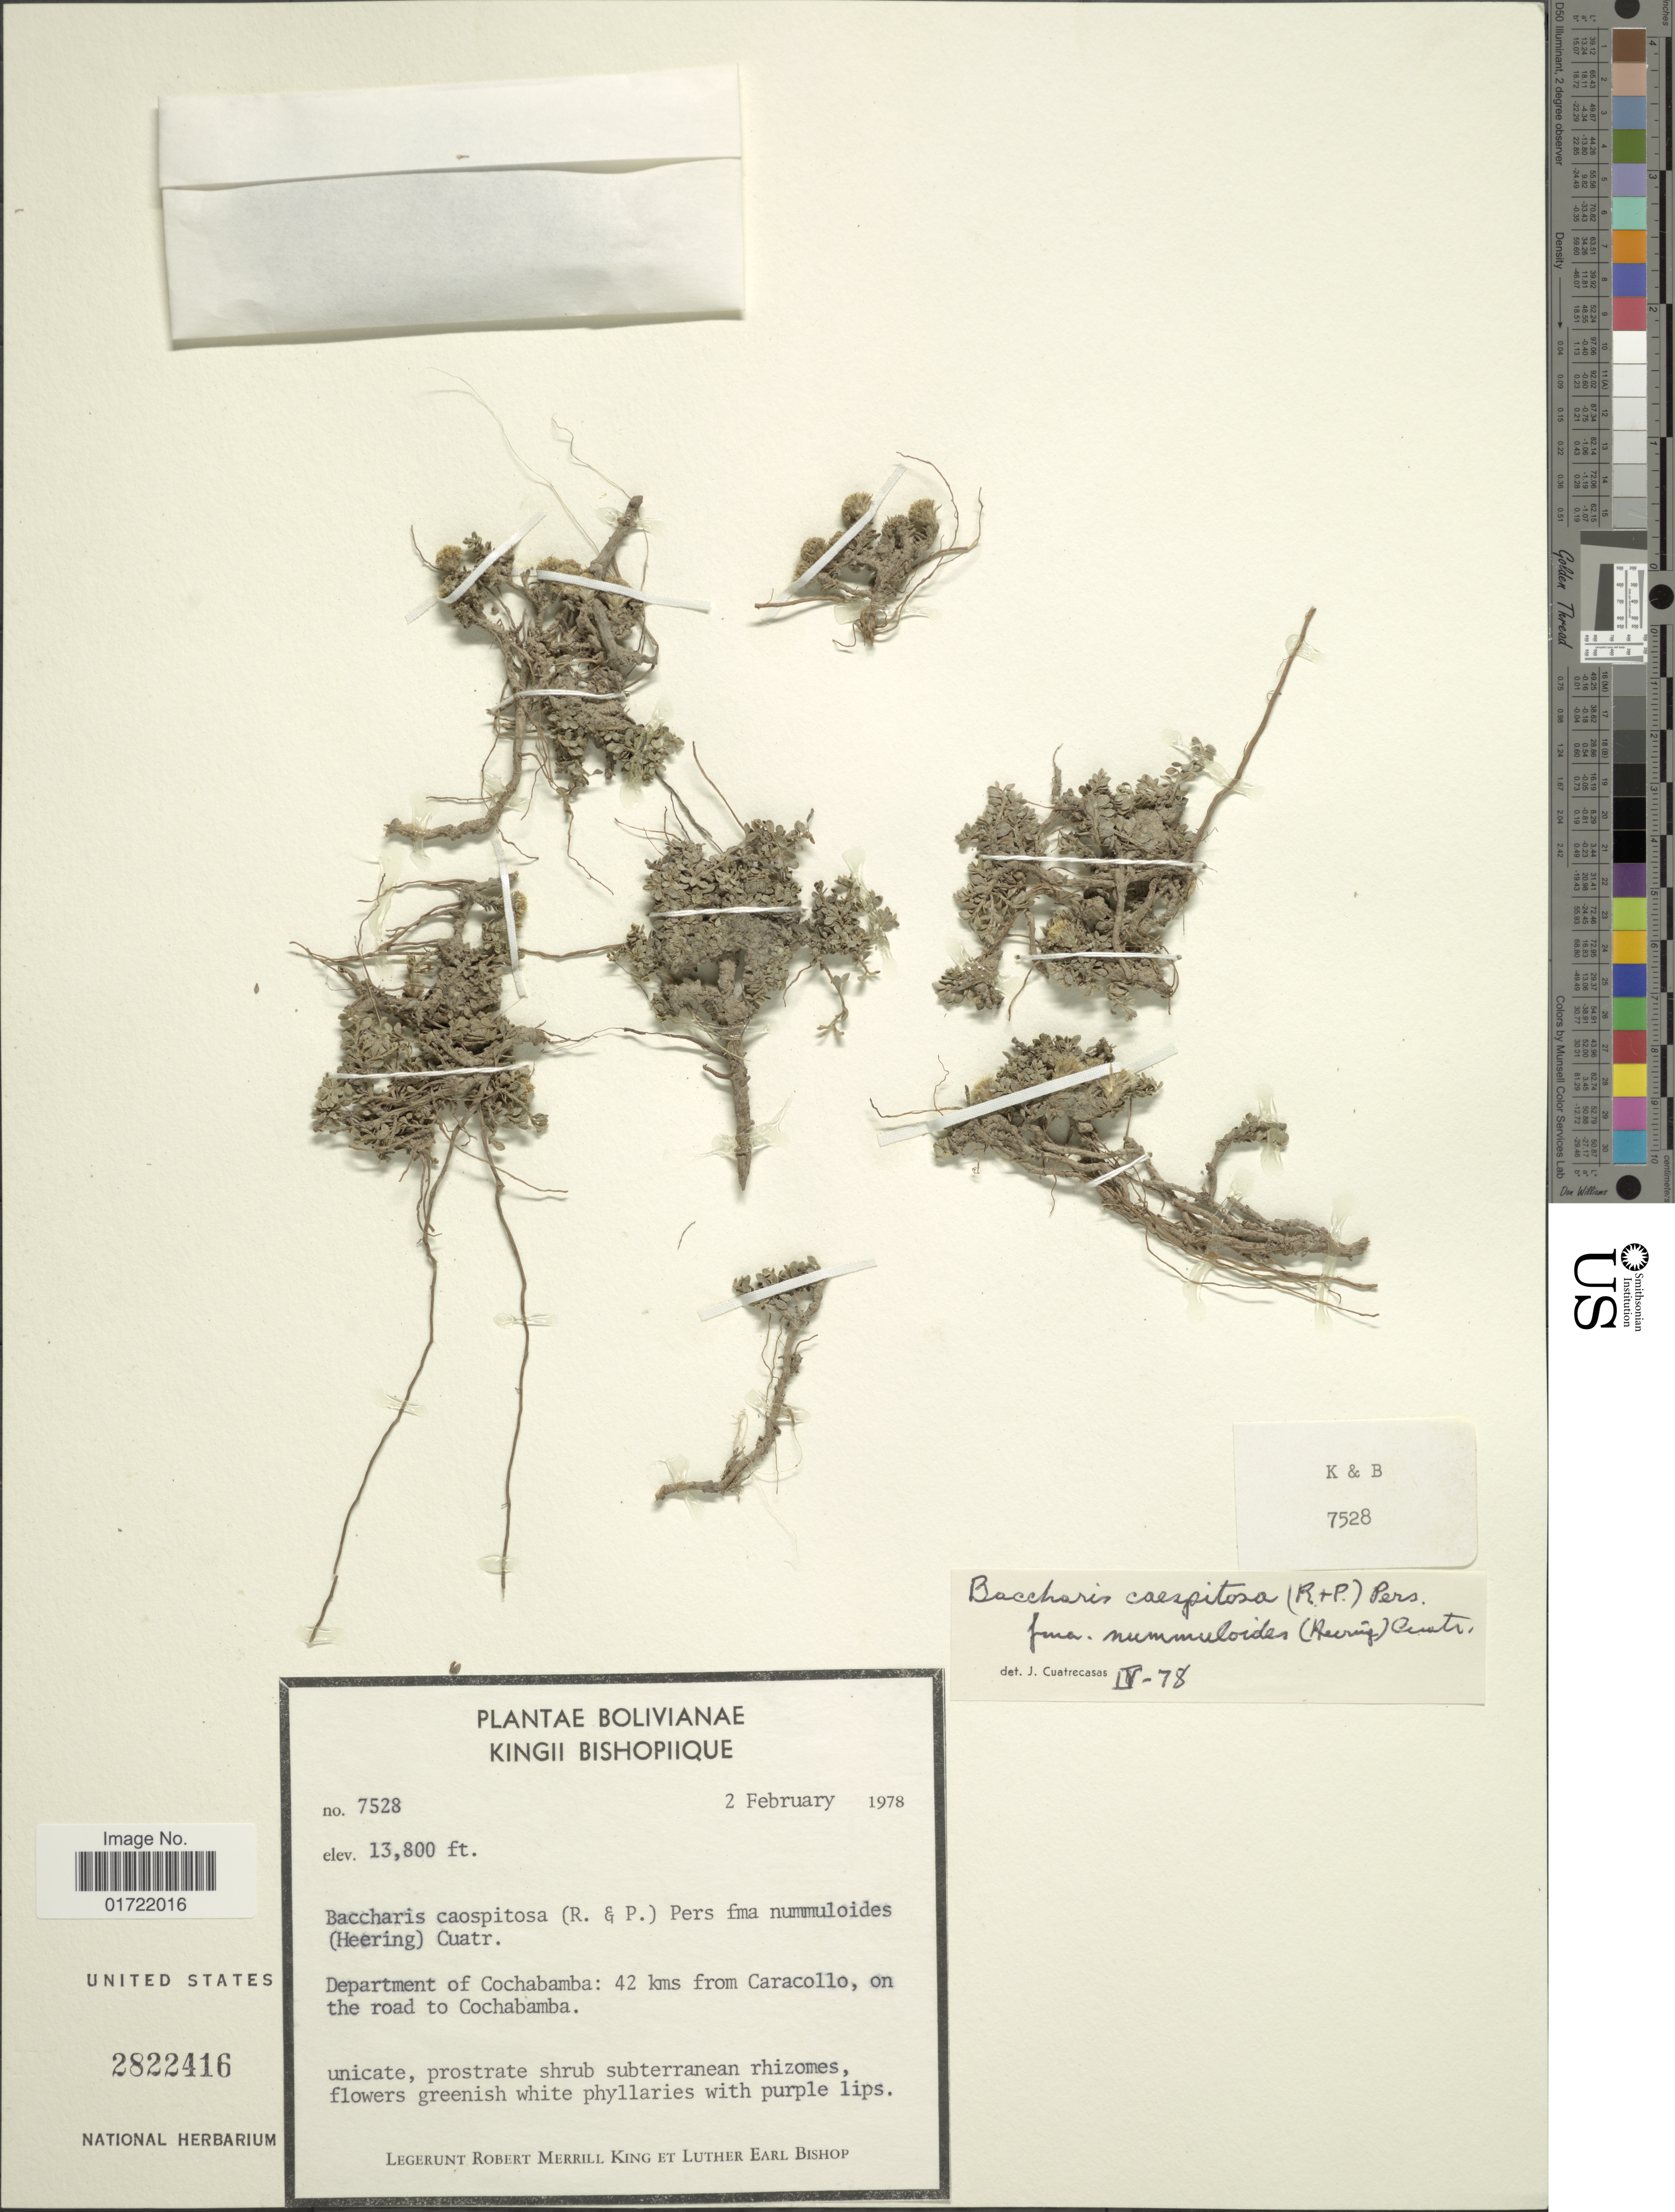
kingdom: Plantae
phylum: Tracheophyta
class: Magnoliopsida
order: Asterales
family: Asteraceae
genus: Baccharis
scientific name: Baccharis caespitosa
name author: (Ruiz & Pav.) Pers.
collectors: R. M. King & L. E. Bishop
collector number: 7528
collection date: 1978-02-02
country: Bolivia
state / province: Cochabamba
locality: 42 kms from Caracollo, on the road to Cochabamba.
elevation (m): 4206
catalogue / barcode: US 2822416